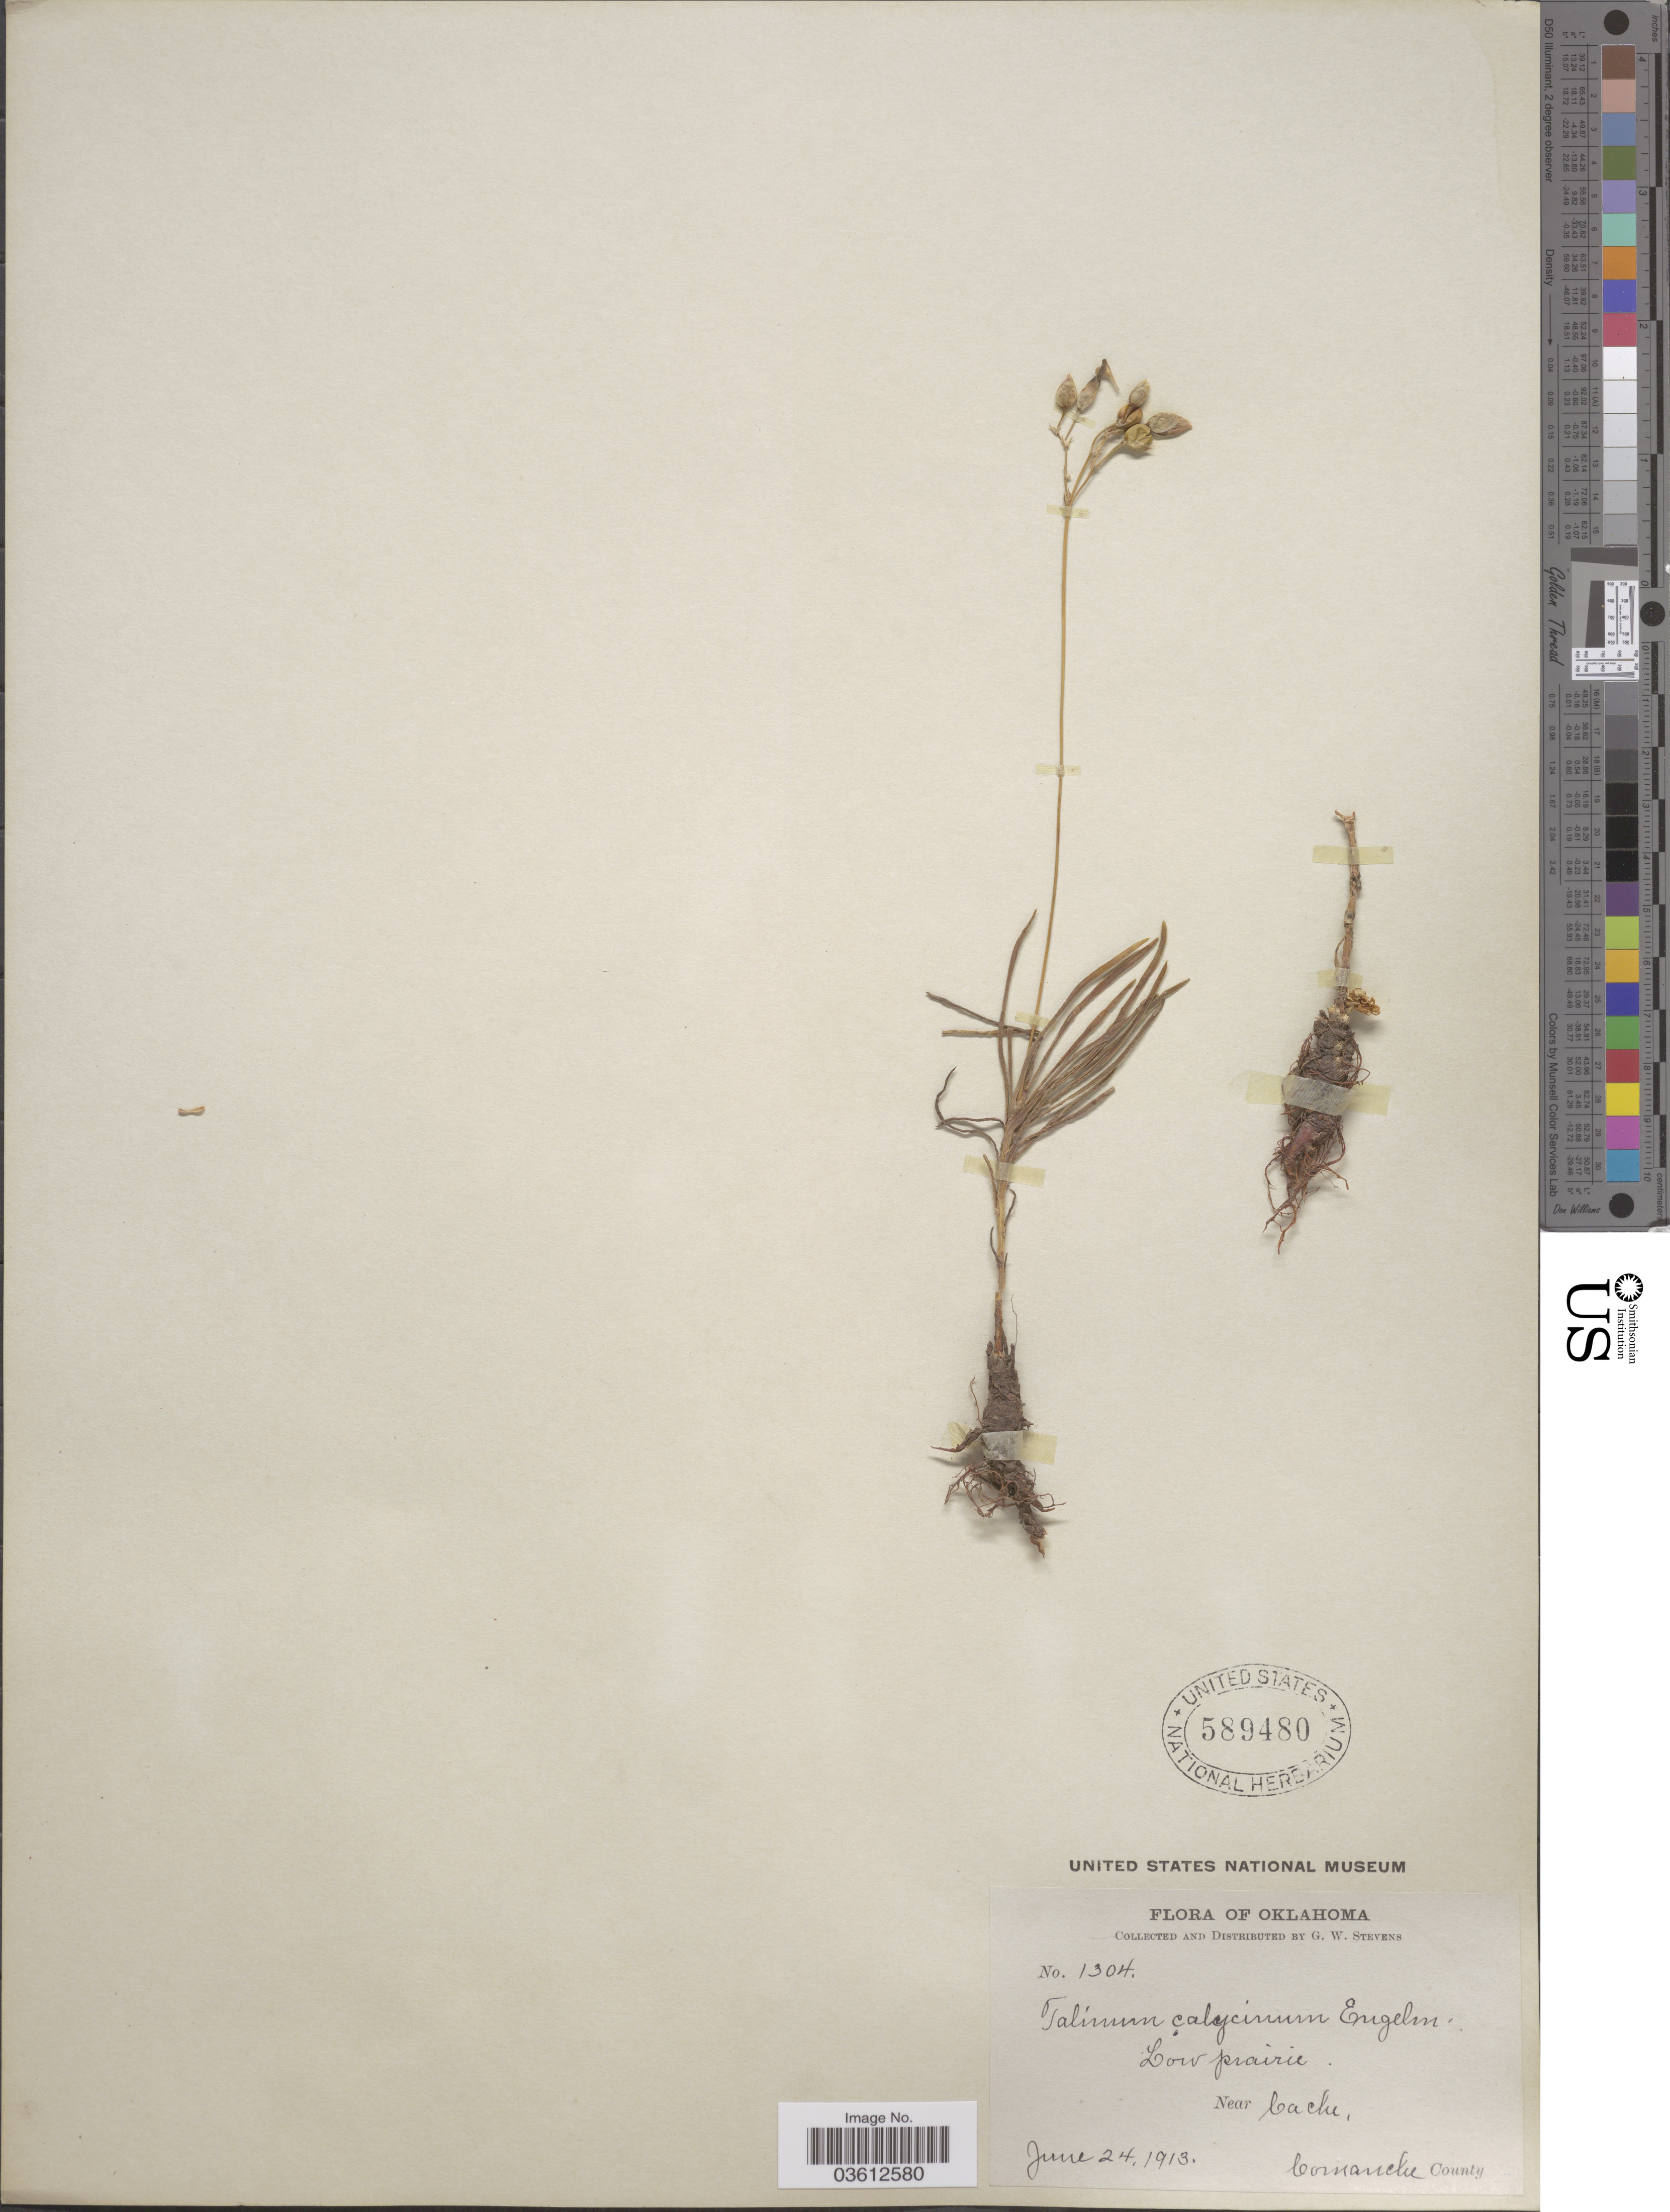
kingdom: Plantae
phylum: Tracheophyta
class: Magnoliopsida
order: Caryophyllales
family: Talinaceae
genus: Talinum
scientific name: Talinum calycinum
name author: Engelm.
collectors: G. W. Stevens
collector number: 1304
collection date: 1913-06-24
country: United States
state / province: Oklahoma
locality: Near Cache Comanche County.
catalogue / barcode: US 589480